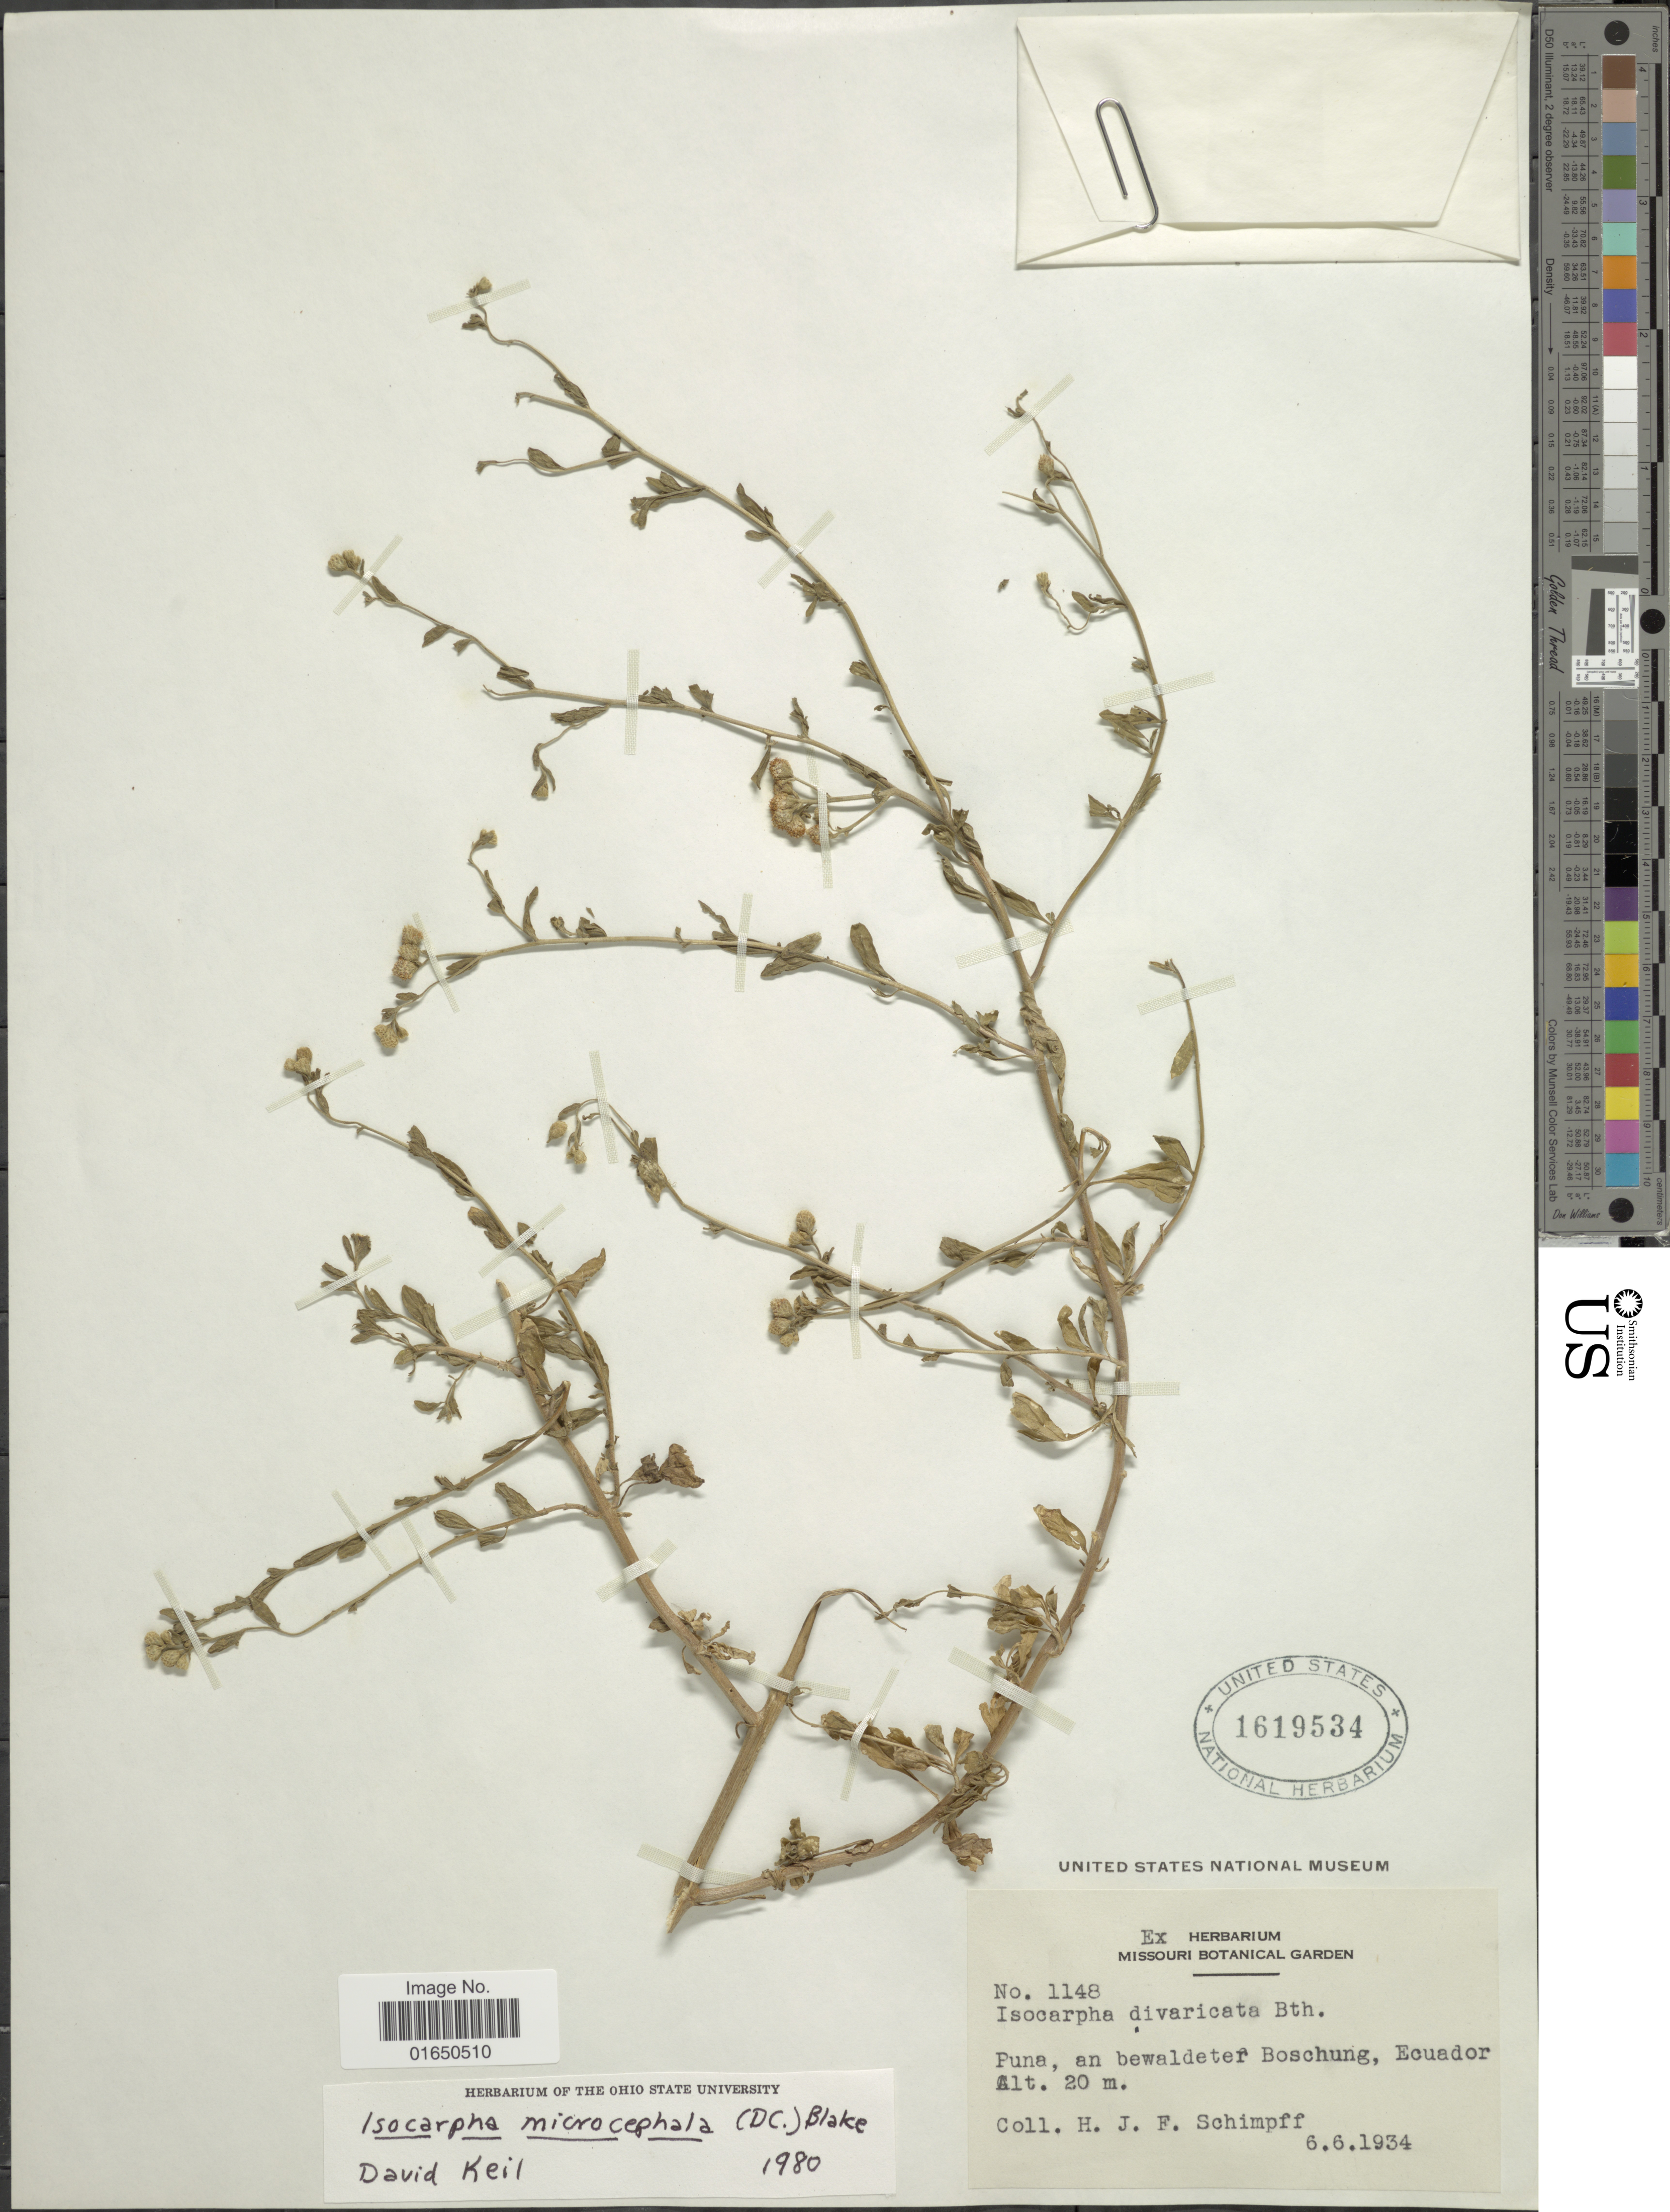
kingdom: Plantae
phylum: Tracheophyta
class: Magnoliopsida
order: Asterales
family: Asteraceae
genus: Isocarpha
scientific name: Isocarpha microcephala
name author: (DC.) S.F. Blake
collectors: H. Schimpff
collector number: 1148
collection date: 1934-06-06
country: Ecuador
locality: Puna, an bewaldeter Boschung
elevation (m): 20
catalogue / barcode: US 1619534